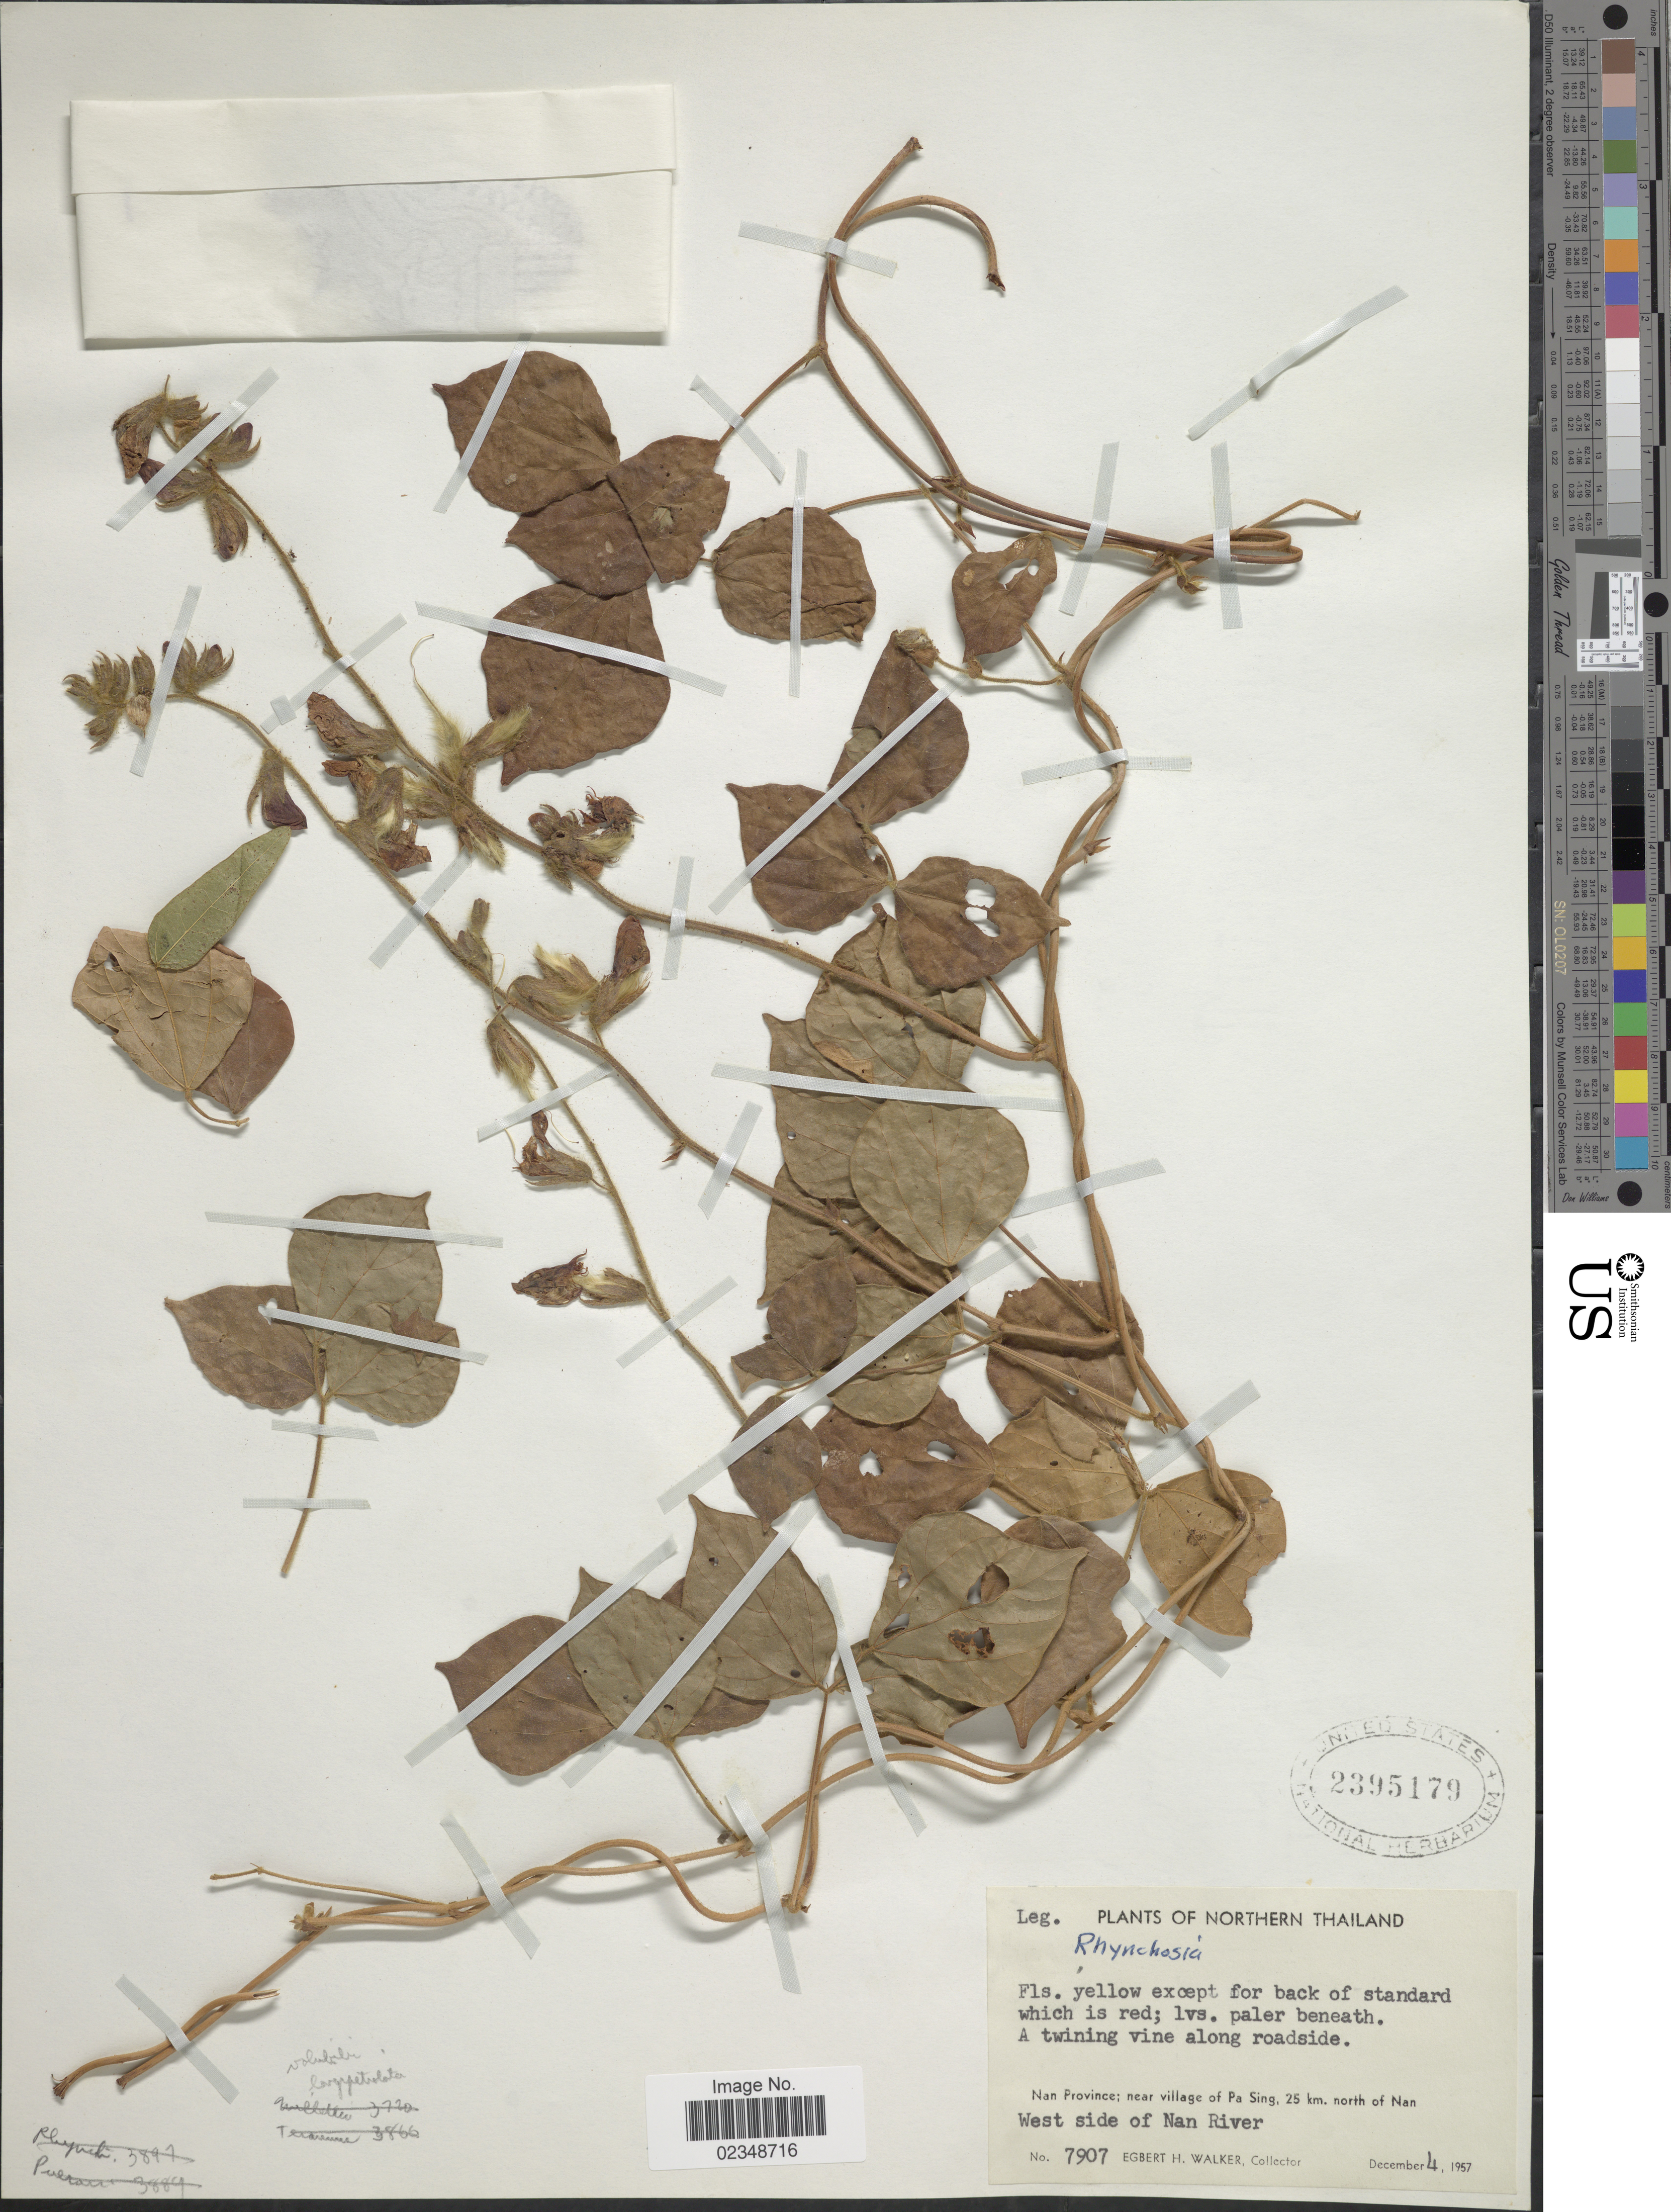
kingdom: Plantae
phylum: Tracheophyta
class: Magnoliopsida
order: Fabales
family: Fabaceae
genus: Rhynchosia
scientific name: Rhynchosia sp.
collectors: E. H. Walker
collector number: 7907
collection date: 1957-12-04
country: Thailand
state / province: Nan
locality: Northern Thailand, Nan Province; near village of Pa Sing, 25 km. north of Nan, West side of Nan River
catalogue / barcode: US 2395179